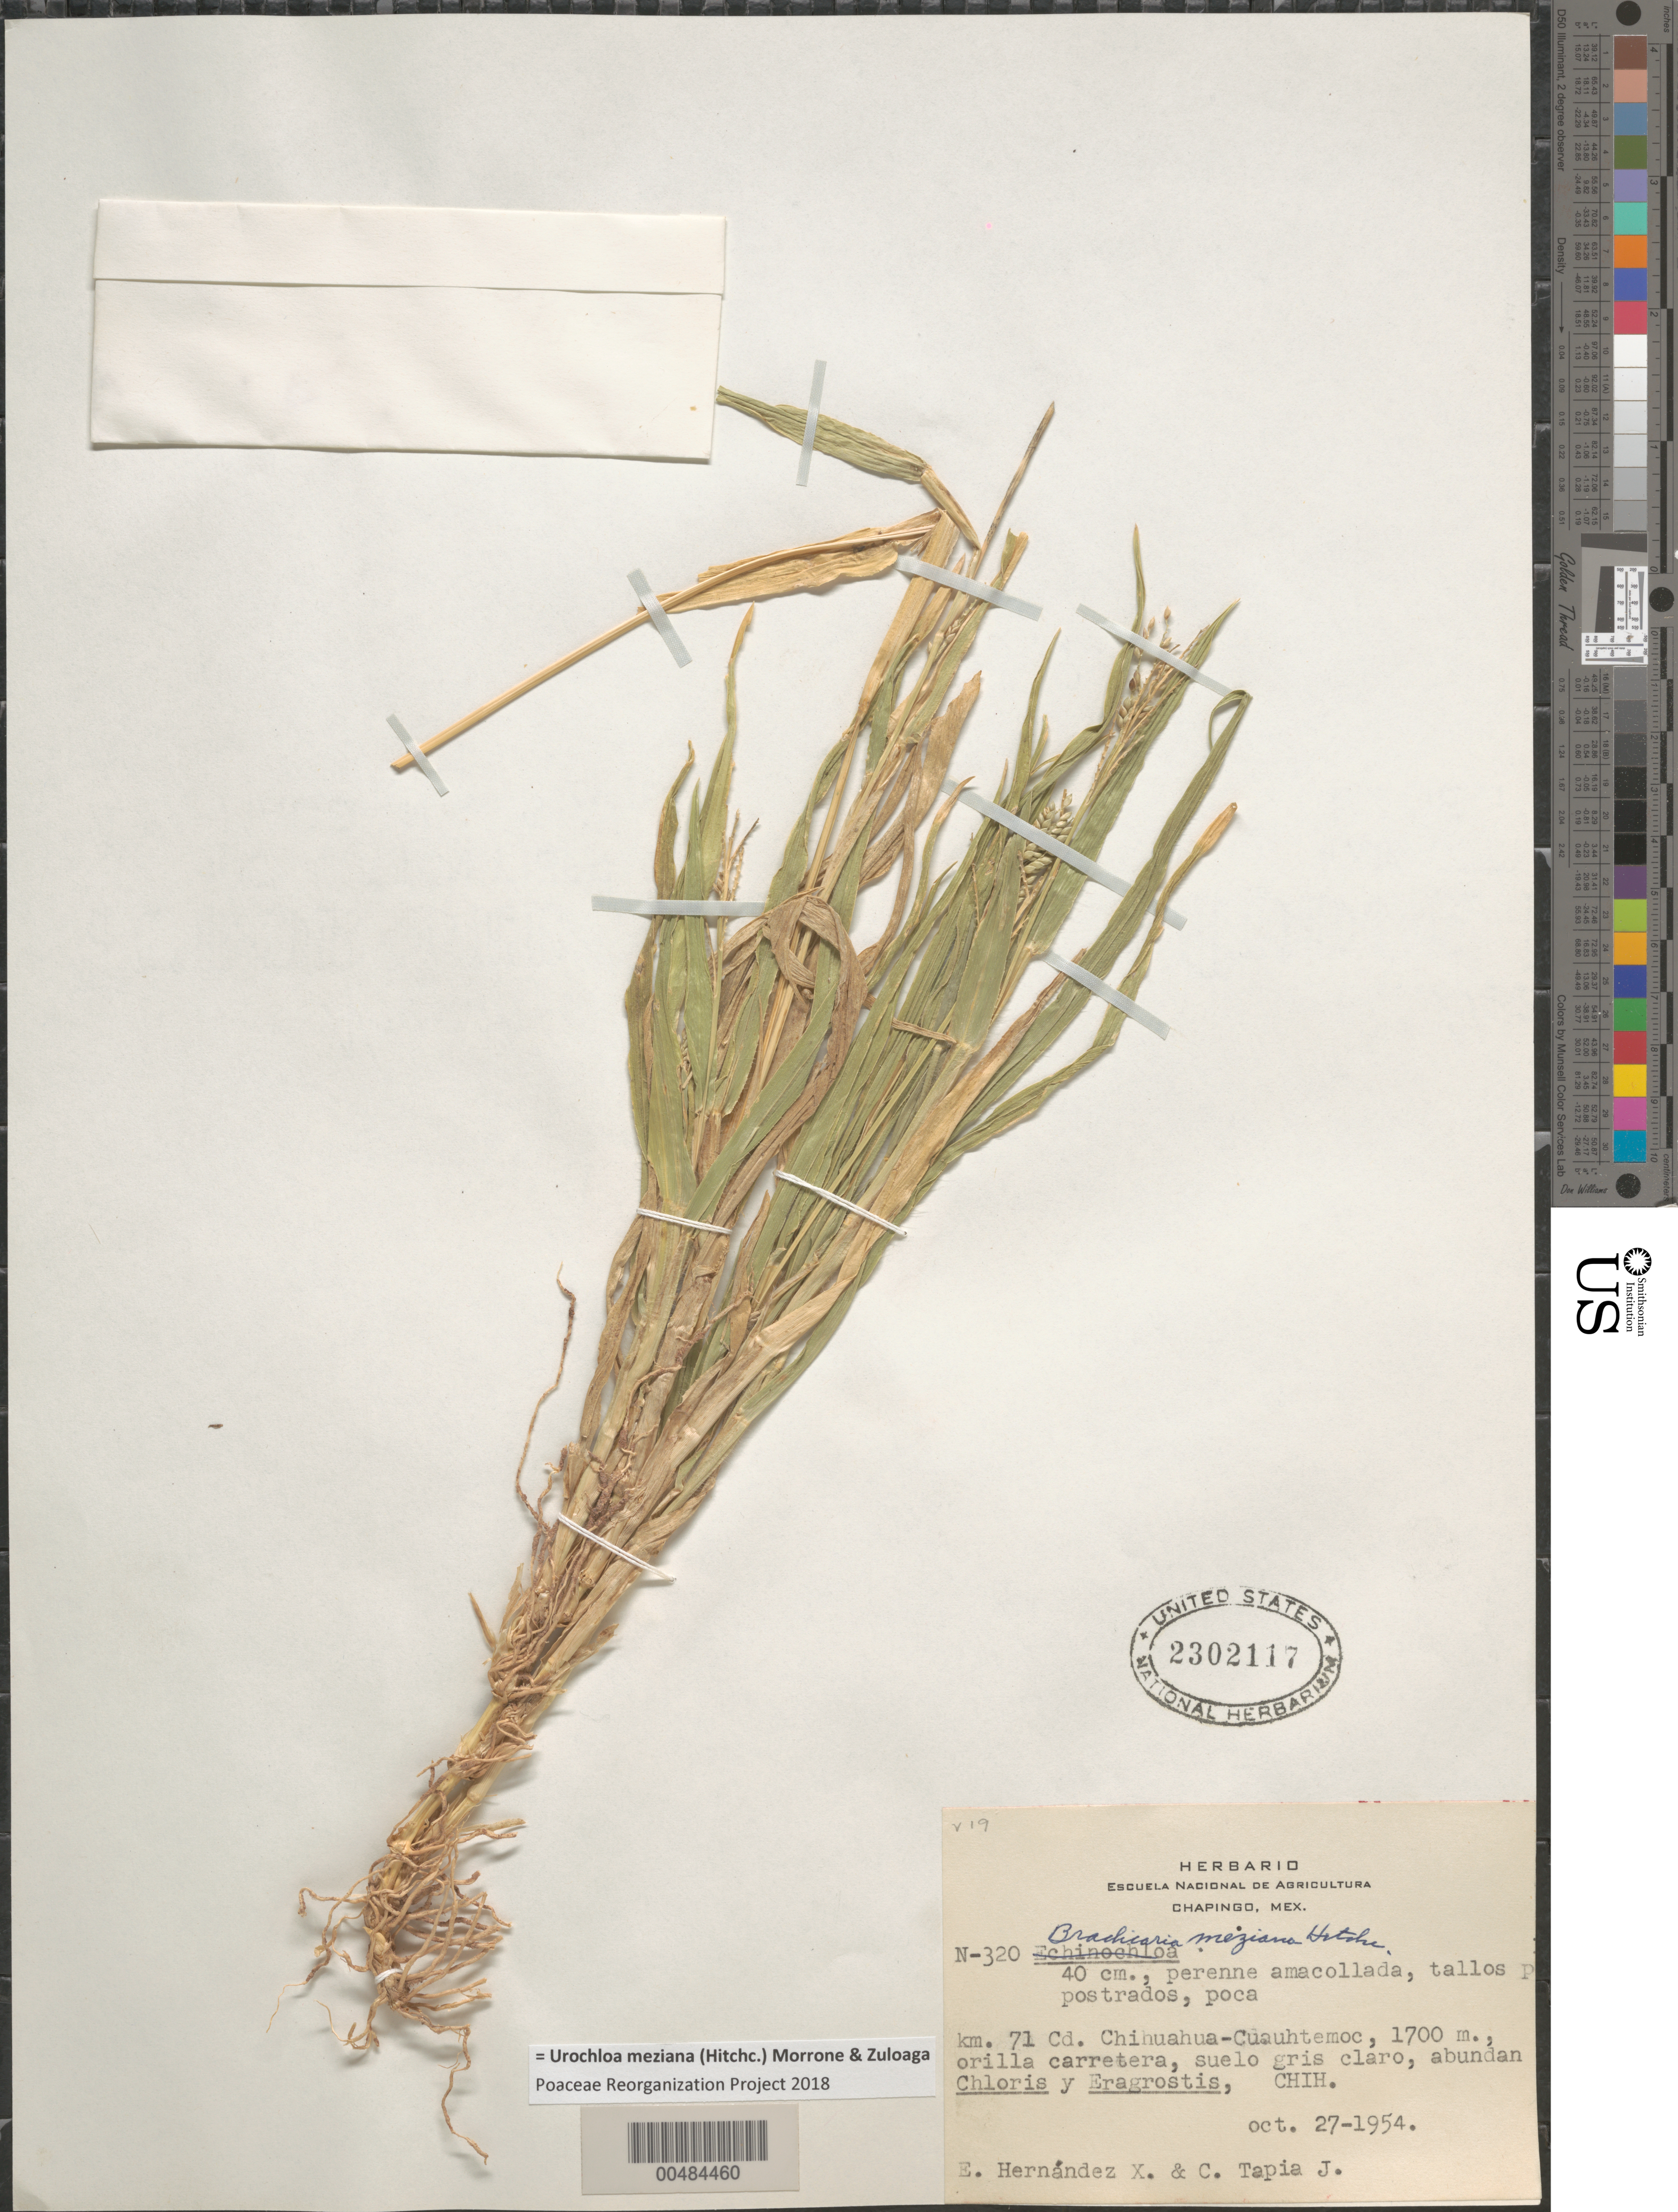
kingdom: Plantae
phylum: Tracheophyta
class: Liliopsida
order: Poales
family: Poaceae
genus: Brachiaria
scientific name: Brachiaria meziana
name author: Hitchc.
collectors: E. I. Hernández-X. & C. Tapia-J.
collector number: N-320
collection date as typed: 27 Oct 1954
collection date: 1954-10-27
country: Mexico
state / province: Chihuahua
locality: Km 71 Cd. Chihuahua - Cuauhtemoc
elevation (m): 1700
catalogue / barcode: US 2302117